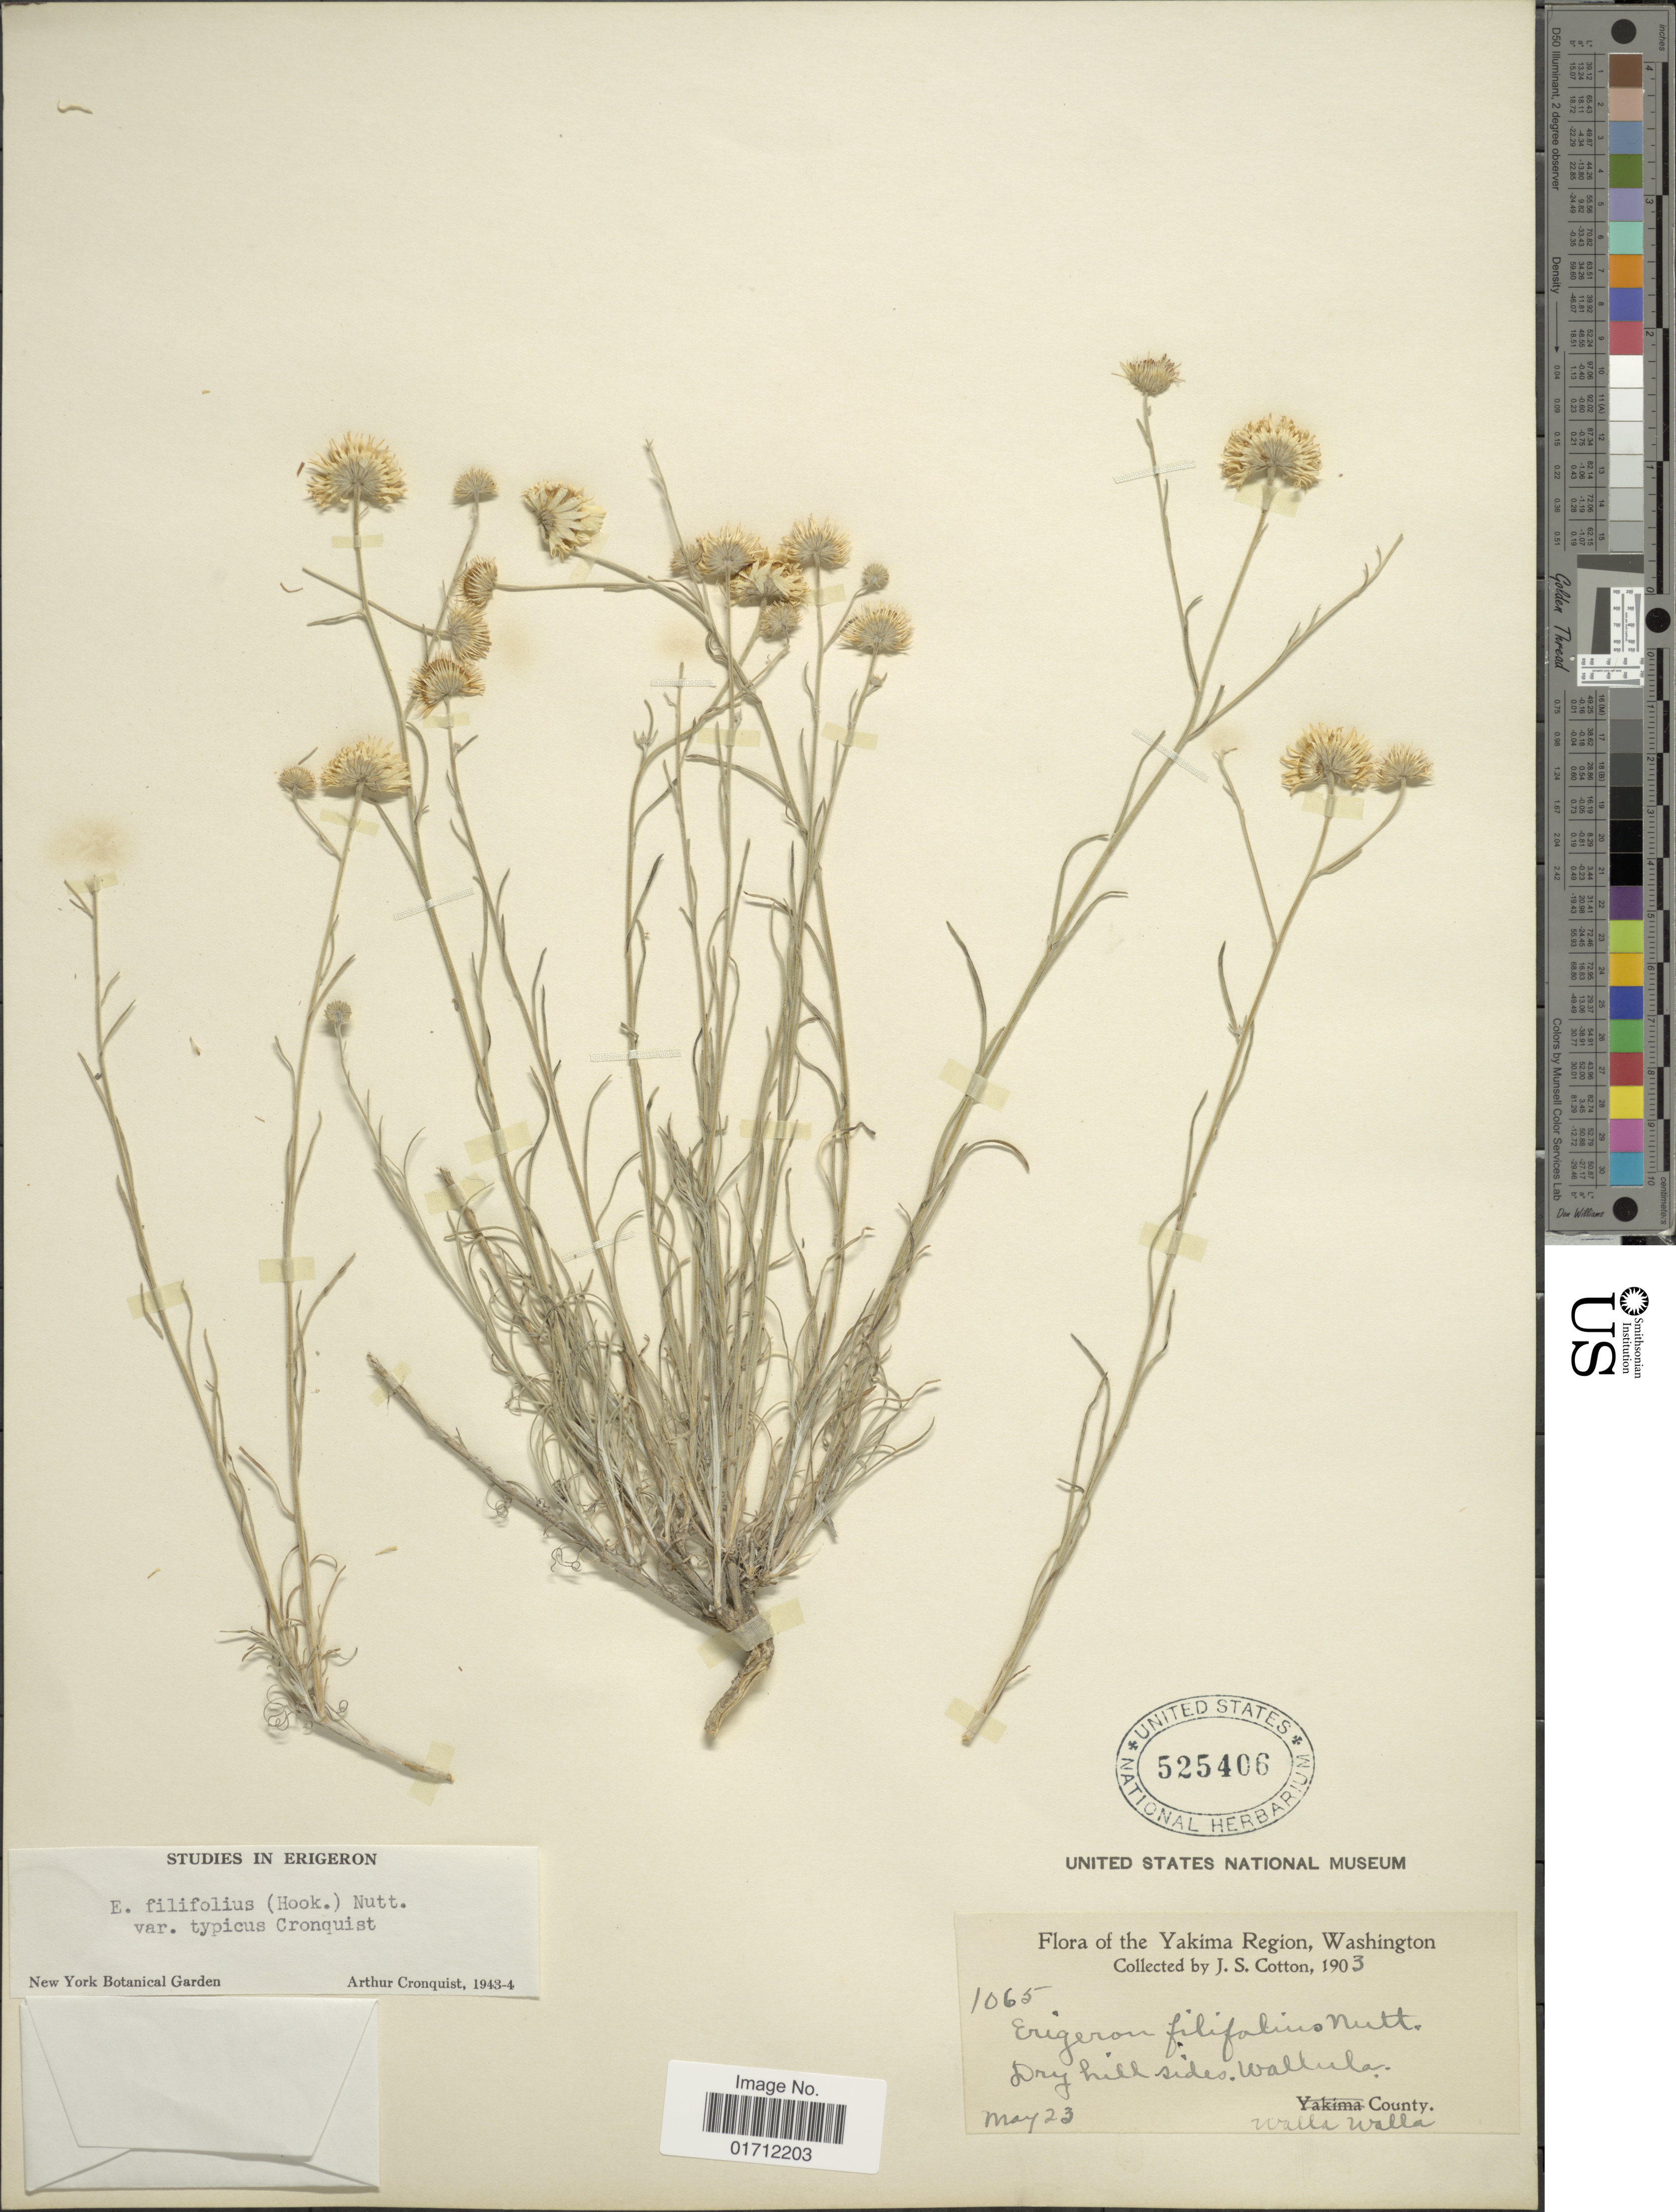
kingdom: Plantae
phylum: Tracheophyta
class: Magnoliopsida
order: Asterales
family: Asteraceae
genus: Erigeron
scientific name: Erigeron filifolius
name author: (Hook.) Nutt.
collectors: J. S. Cotton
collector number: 1065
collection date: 1903-05-23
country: United States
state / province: Washington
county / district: Walla Walla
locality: Yakima Region, Walla Walla County.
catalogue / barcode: US 525406